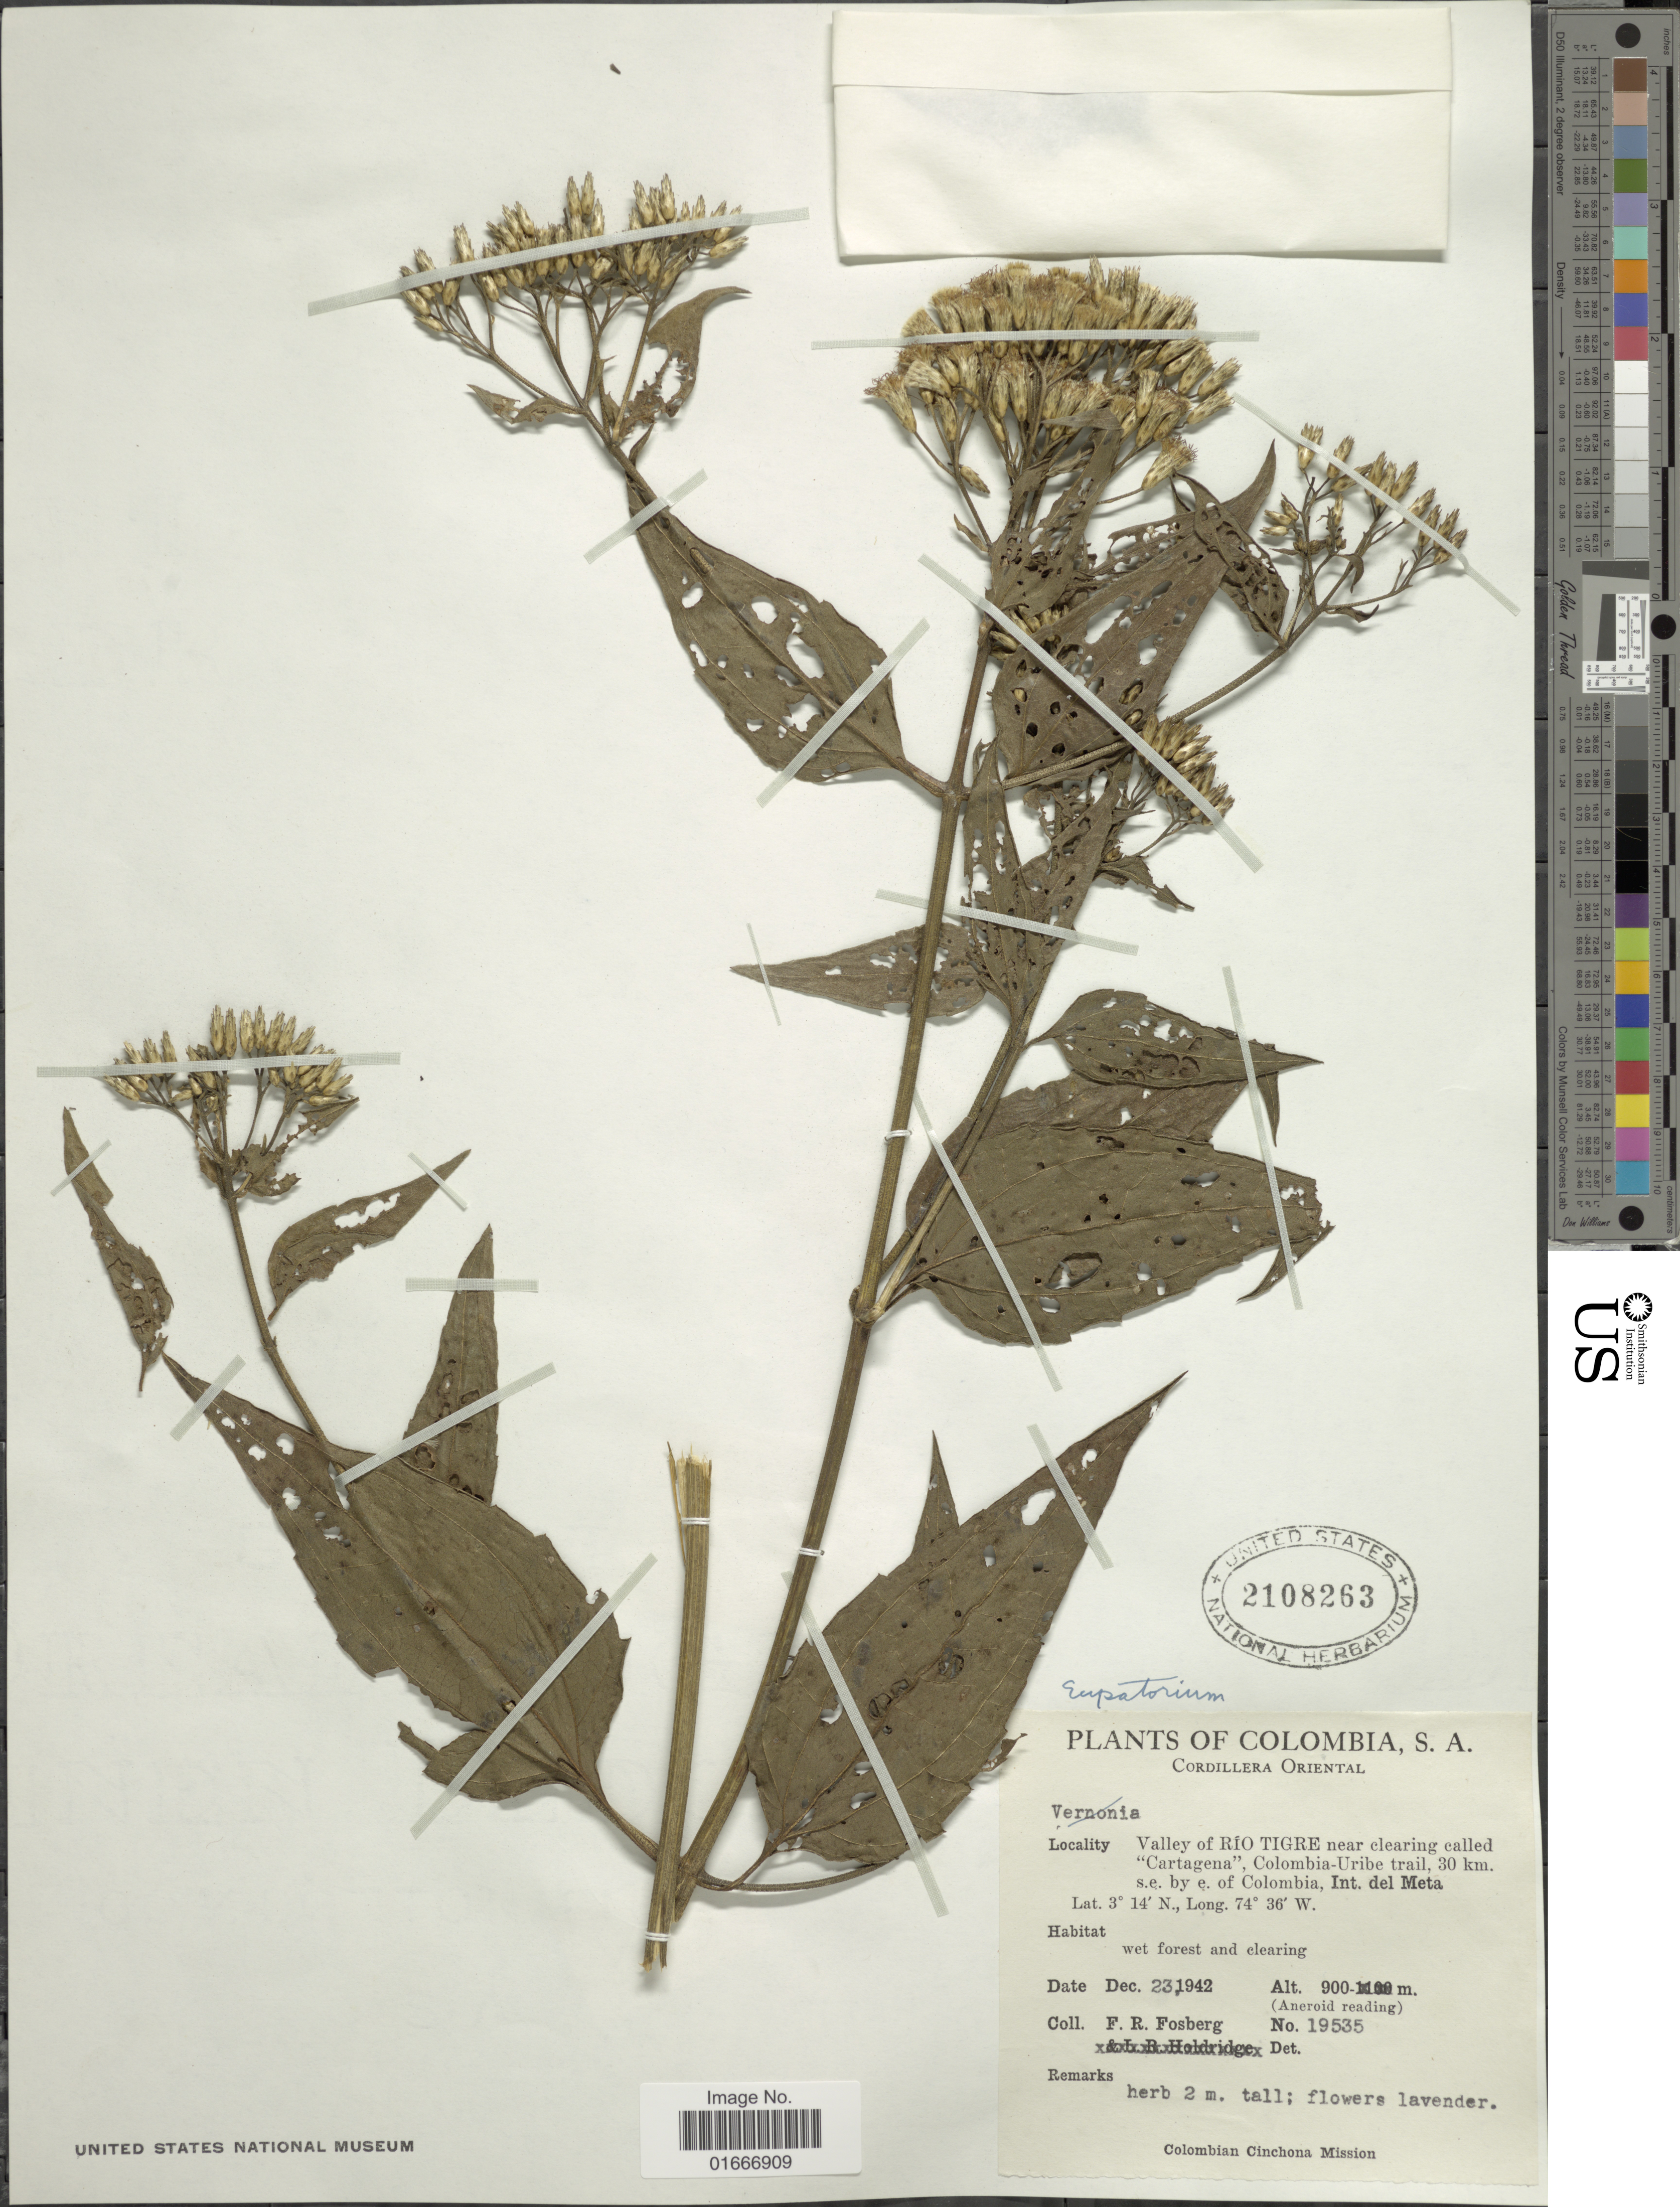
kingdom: Plantae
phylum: Tracheophyta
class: Magnoliopsida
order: Asterales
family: Asteraceae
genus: Chromolaena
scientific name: Chromolaena sp.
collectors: F. R. Fosberg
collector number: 19535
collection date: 1942-12-23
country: Colombia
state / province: Meta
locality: Colombia. Cordillera Oriental. Valley of Rio Tigre near clearing called Cartagena, Colombia-Uribe trail, 30 km, s.e. by e. of Colombia, Int. del Meta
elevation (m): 900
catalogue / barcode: US 2108263